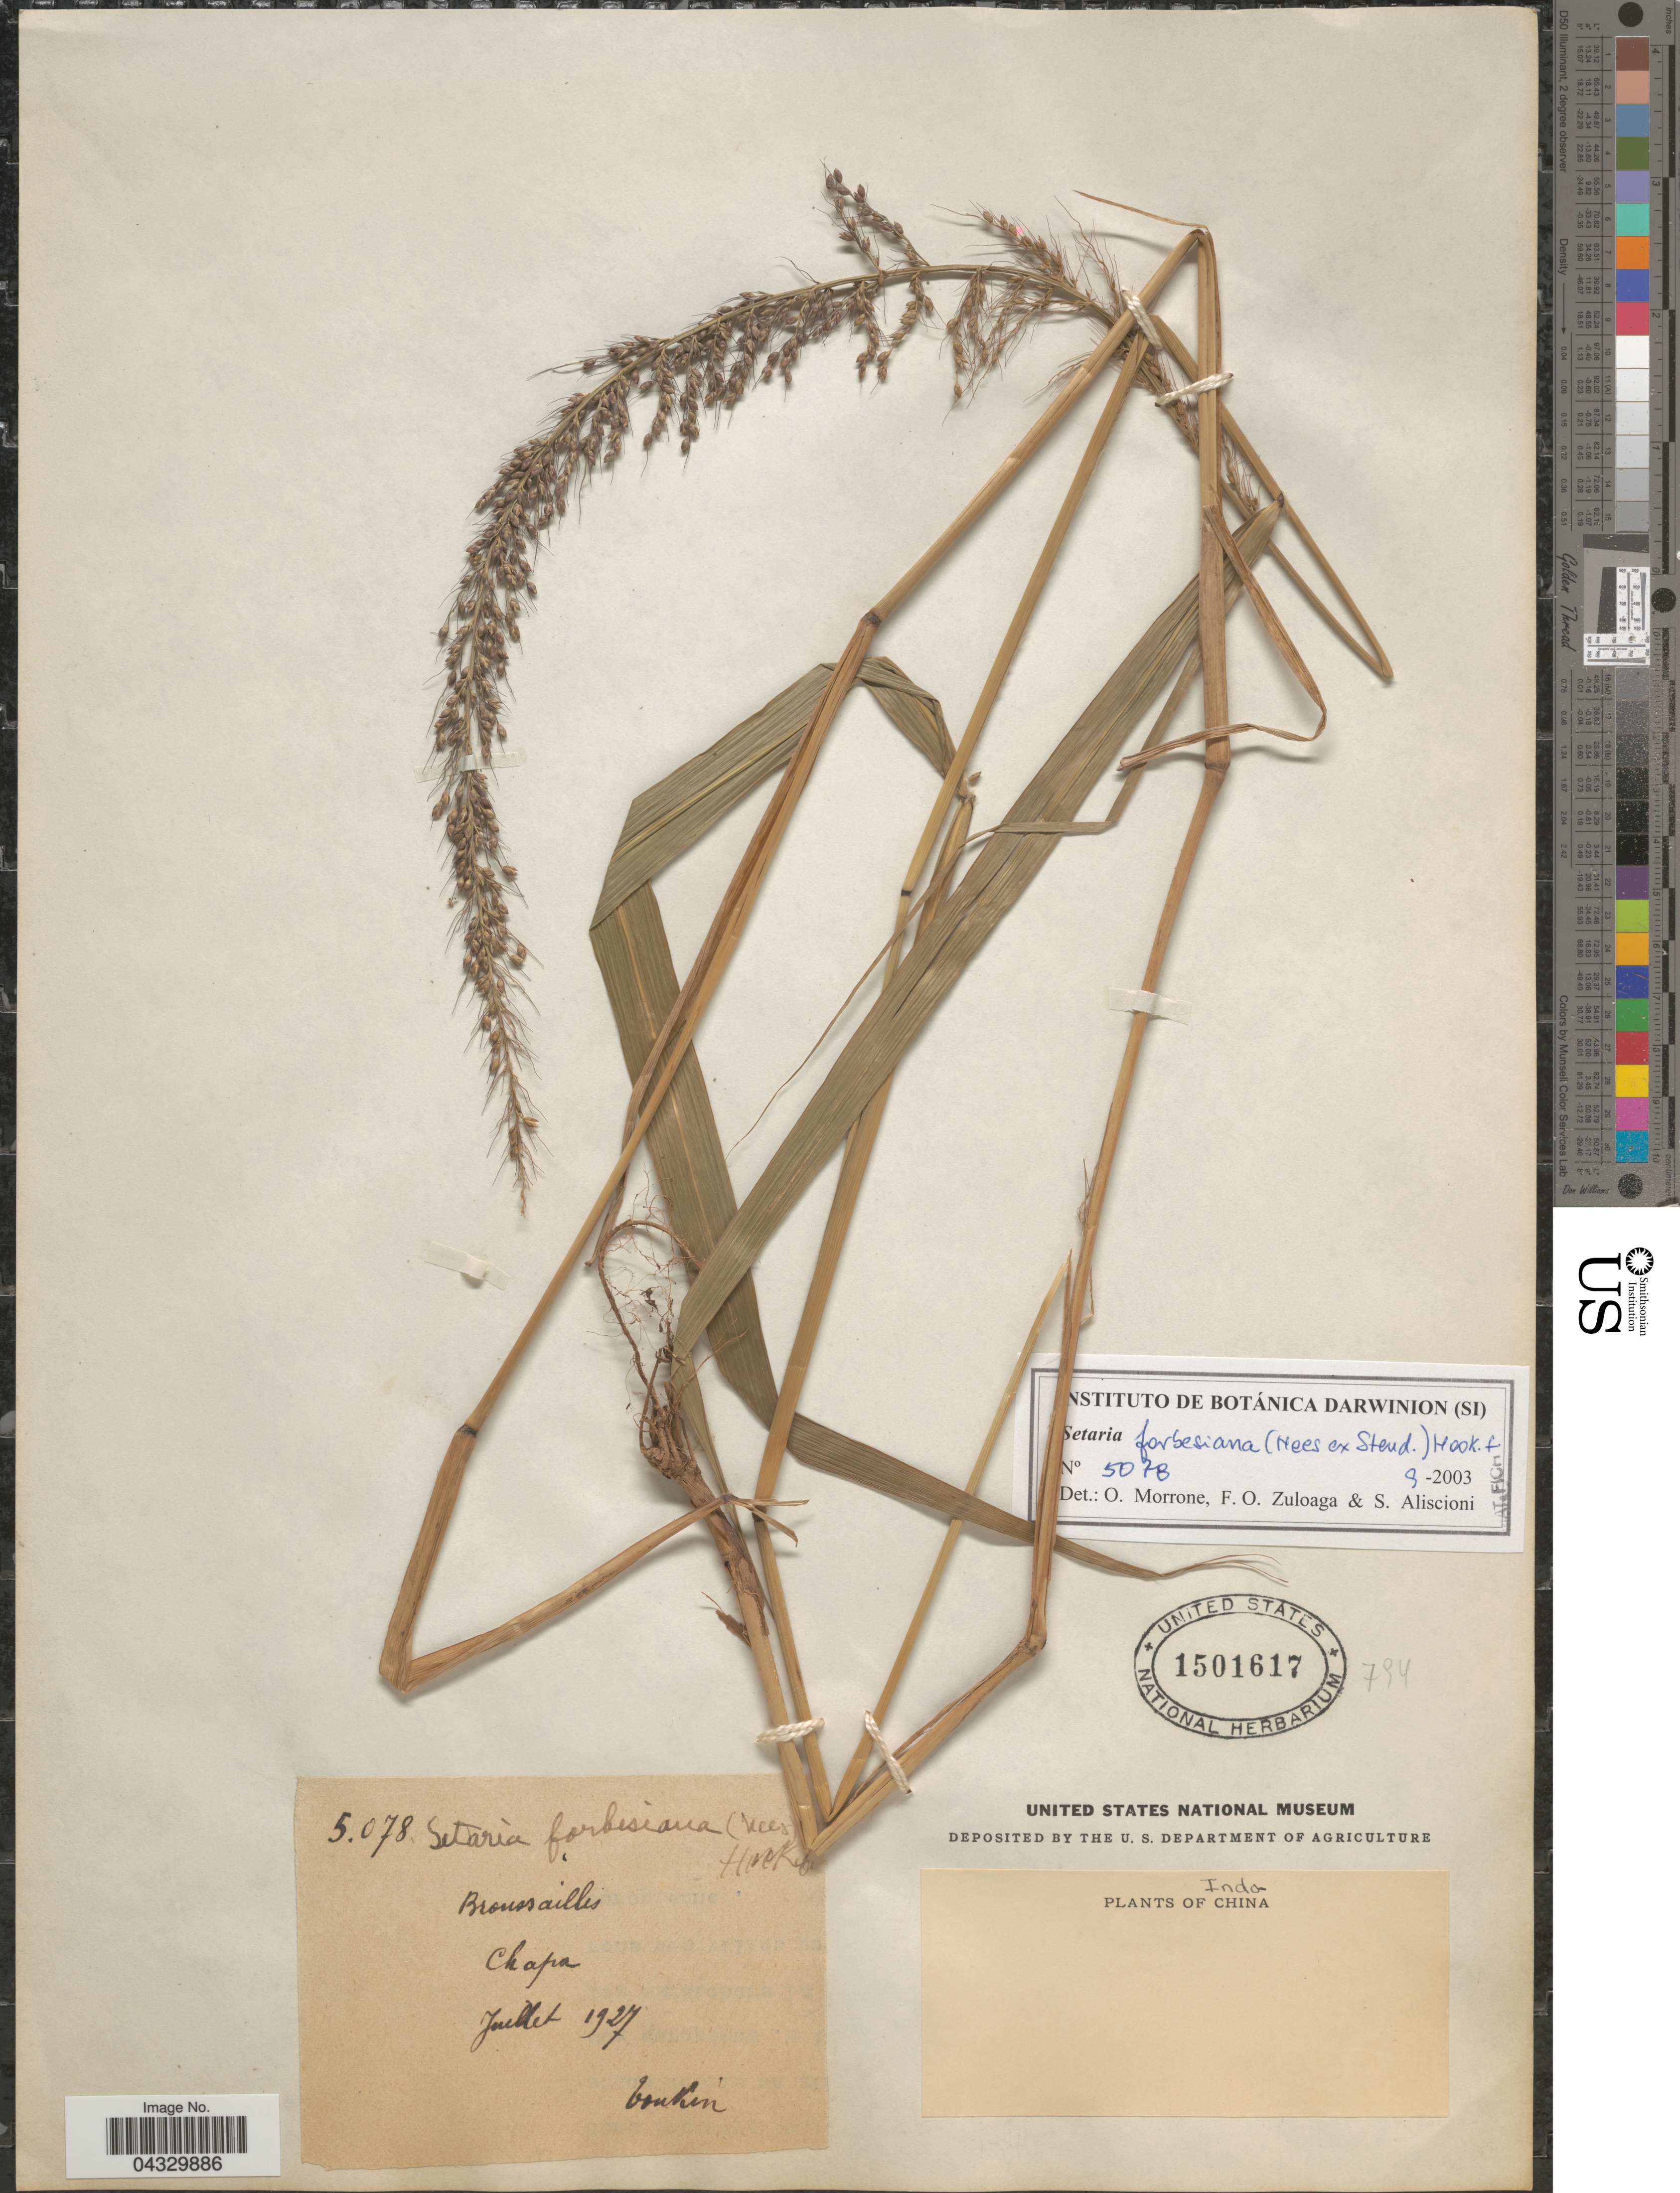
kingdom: Plantae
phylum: Tracheophyta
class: Liliopsida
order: Poales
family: Poaceae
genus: Setaria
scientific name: Setaria forbesiana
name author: (Nees ex Steud.) Hook. f.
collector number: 5078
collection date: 1927-07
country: Vietnam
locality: Broussailles. Chapa. Tonkin.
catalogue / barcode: US 1501617